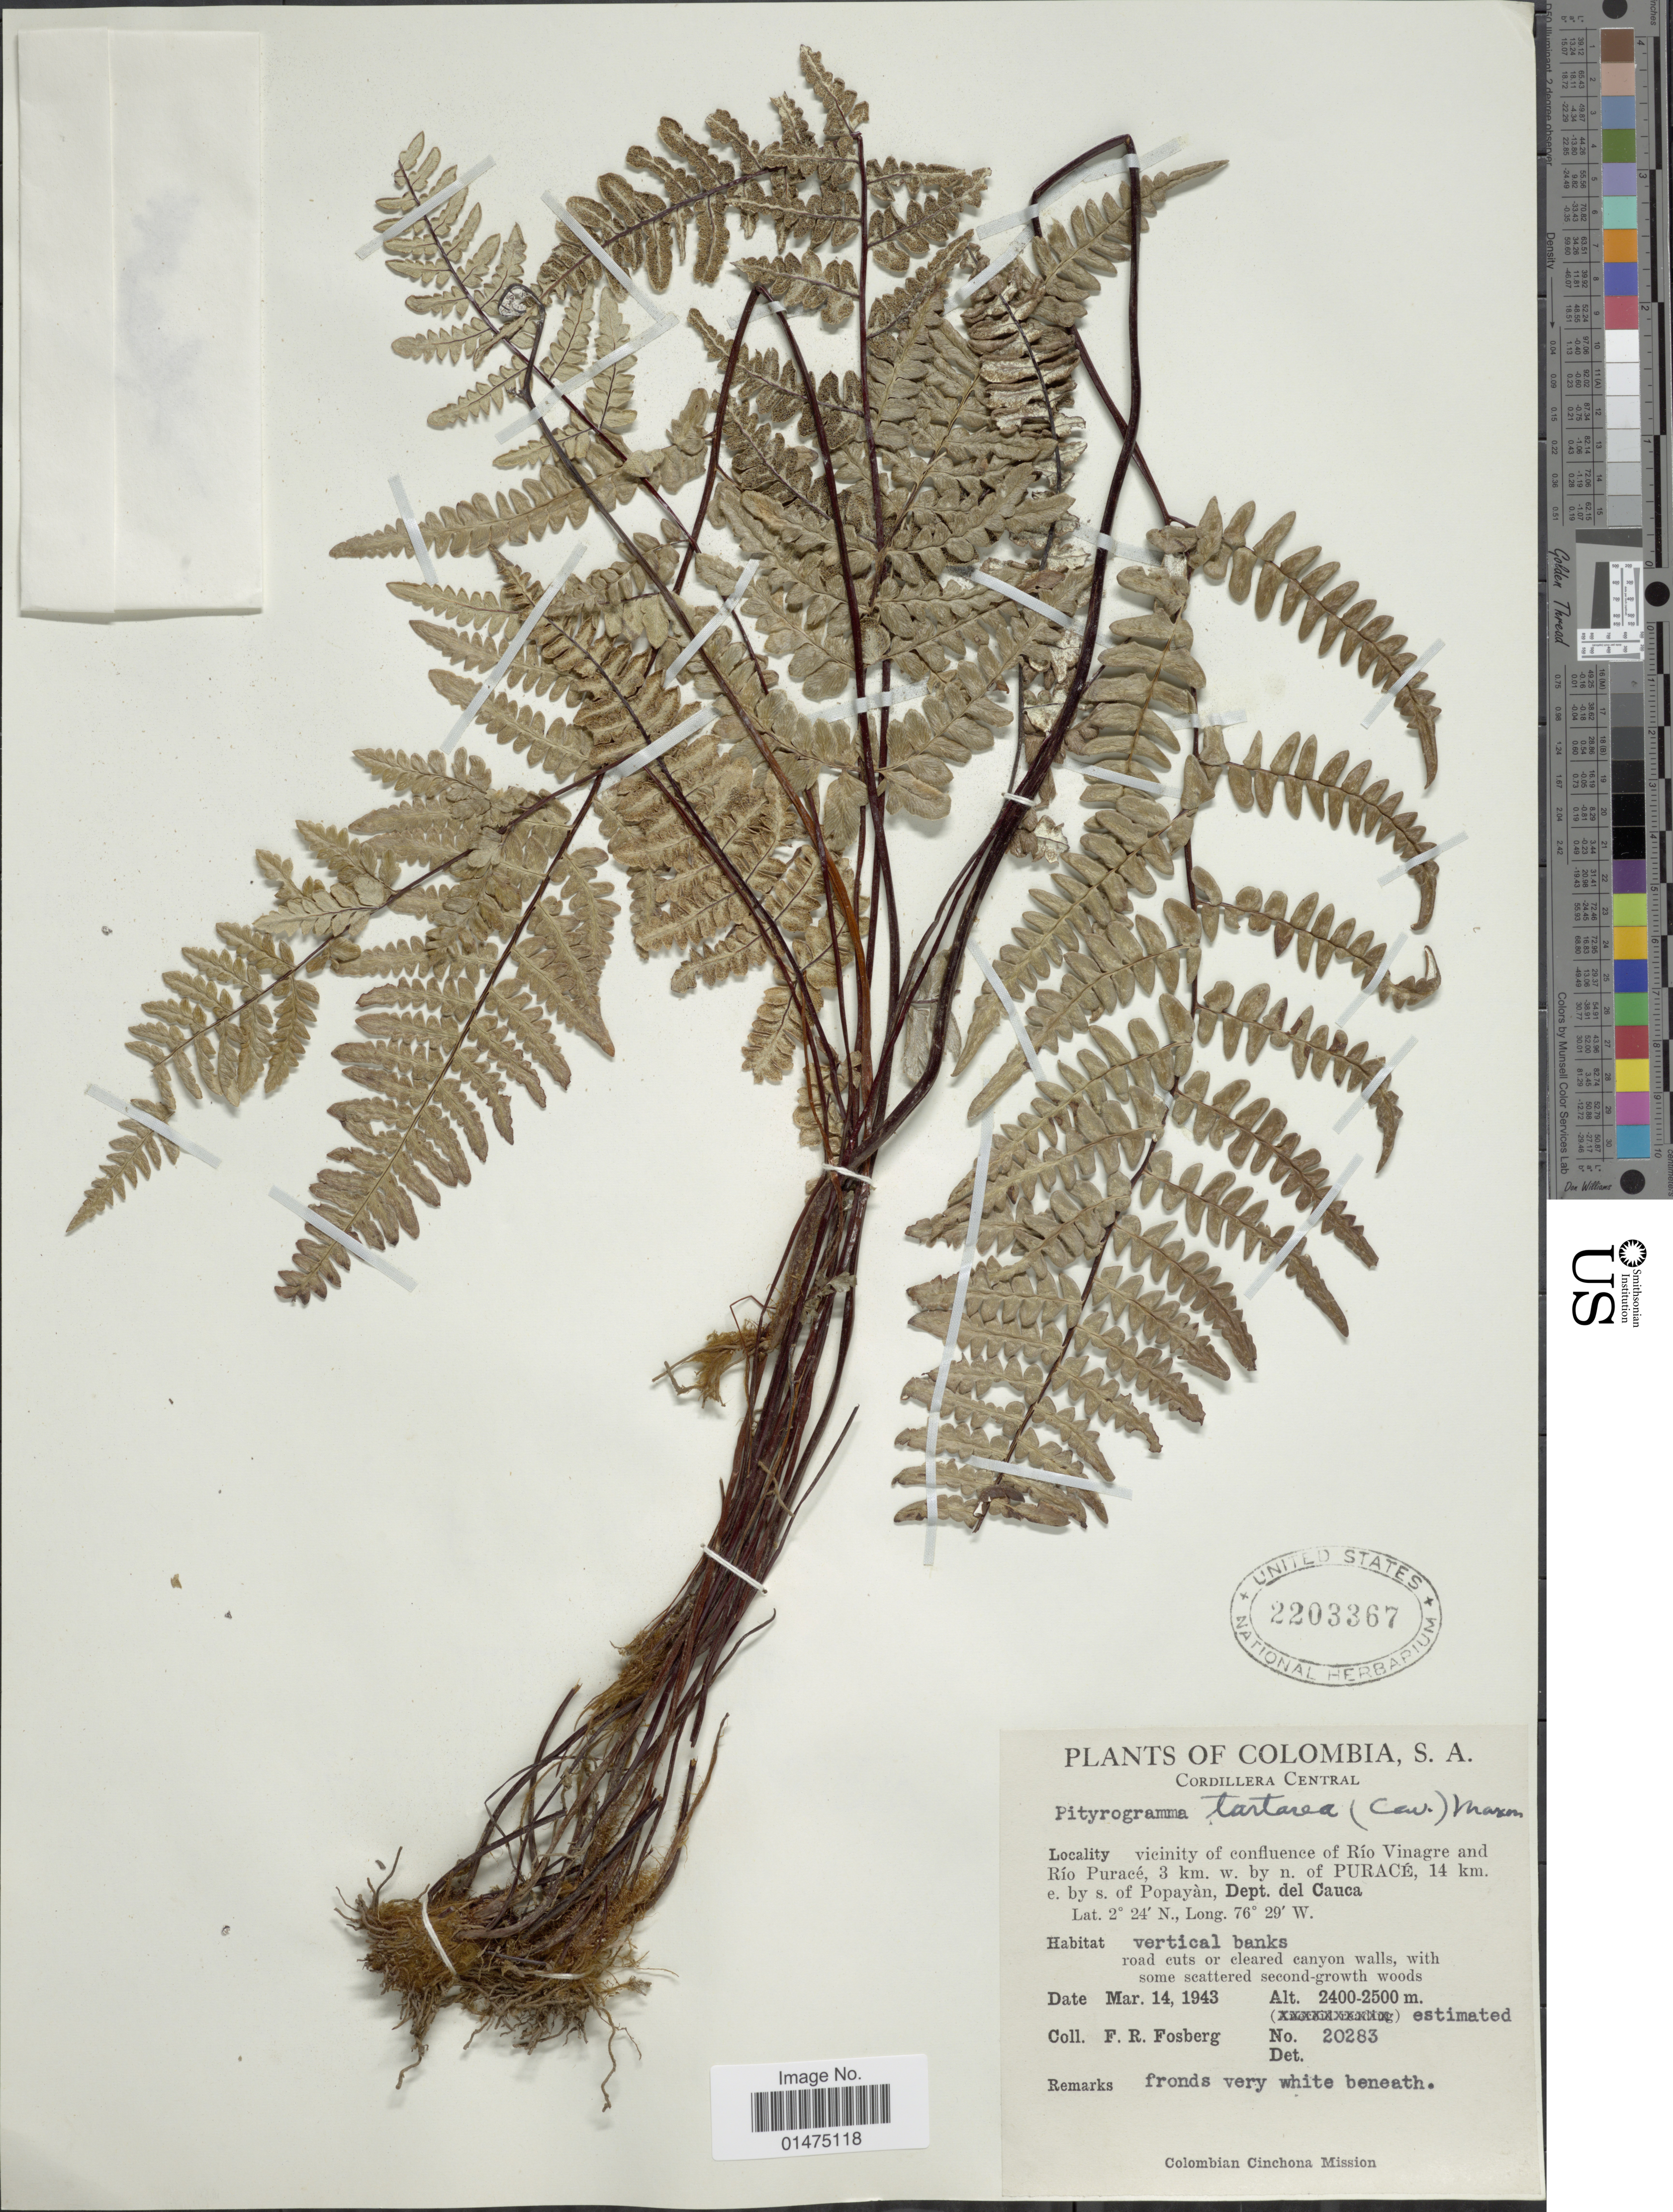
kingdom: Plantae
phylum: Tracheophyta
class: Polypodiopsida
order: Polypodiales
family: Pteridaceae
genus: Pityrogramma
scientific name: Pityrogramma tartarea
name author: (Cav.) Maxon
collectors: F. R. Fosberg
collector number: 20283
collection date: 1943-03-14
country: Colombia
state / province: Cauca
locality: Vicinity of confluence of Río Vinagre and Río Puracé, 3 km. w. by n. of Puracé, 14 km. e. by s. of Popayán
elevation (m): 2400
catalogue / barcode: US 2203367